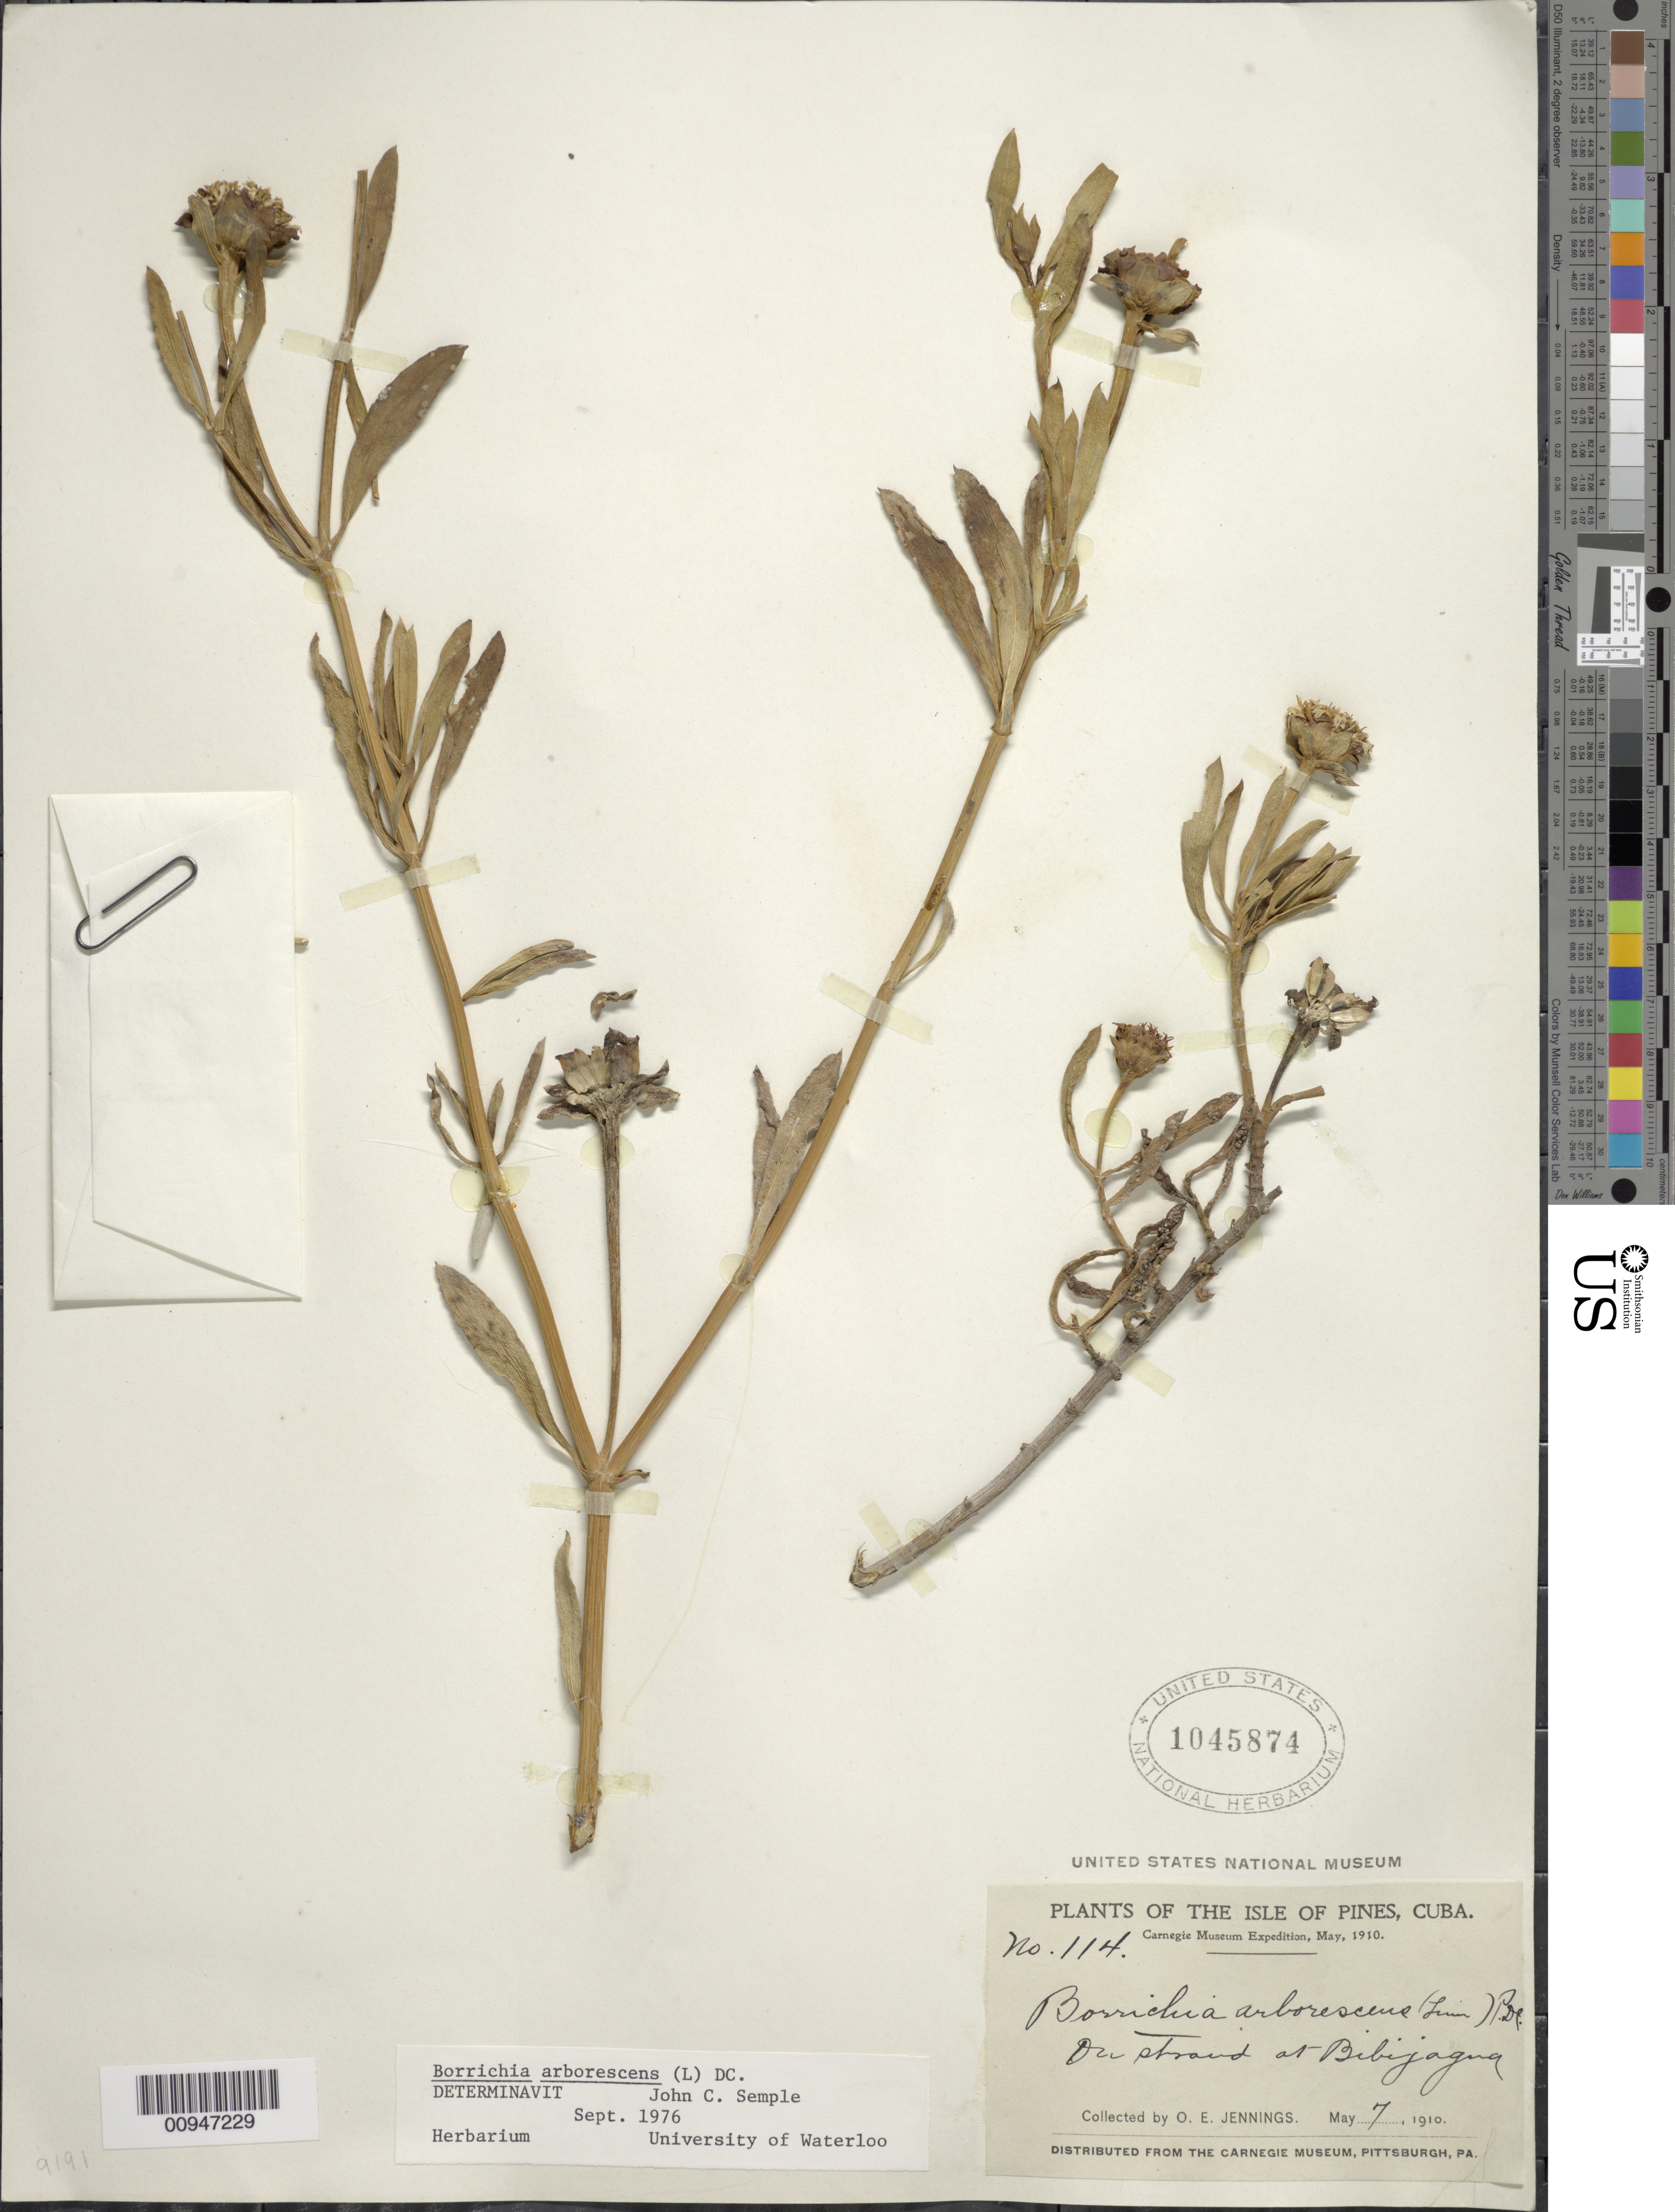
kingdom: Plantae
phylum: Tracheophyta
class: Magnoliopsida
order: Asterales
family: Asteraceae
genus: Borrichia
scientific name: Borrichia arborescens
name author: (L.) DC.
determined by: Semple, J. C.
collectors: O. E. Jennings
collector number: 114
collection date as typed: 07 May 1910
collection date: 1910-05-07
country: Cuba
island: Isla de la Juventud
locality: On straight at Bibijagua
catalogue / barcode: US 1045874